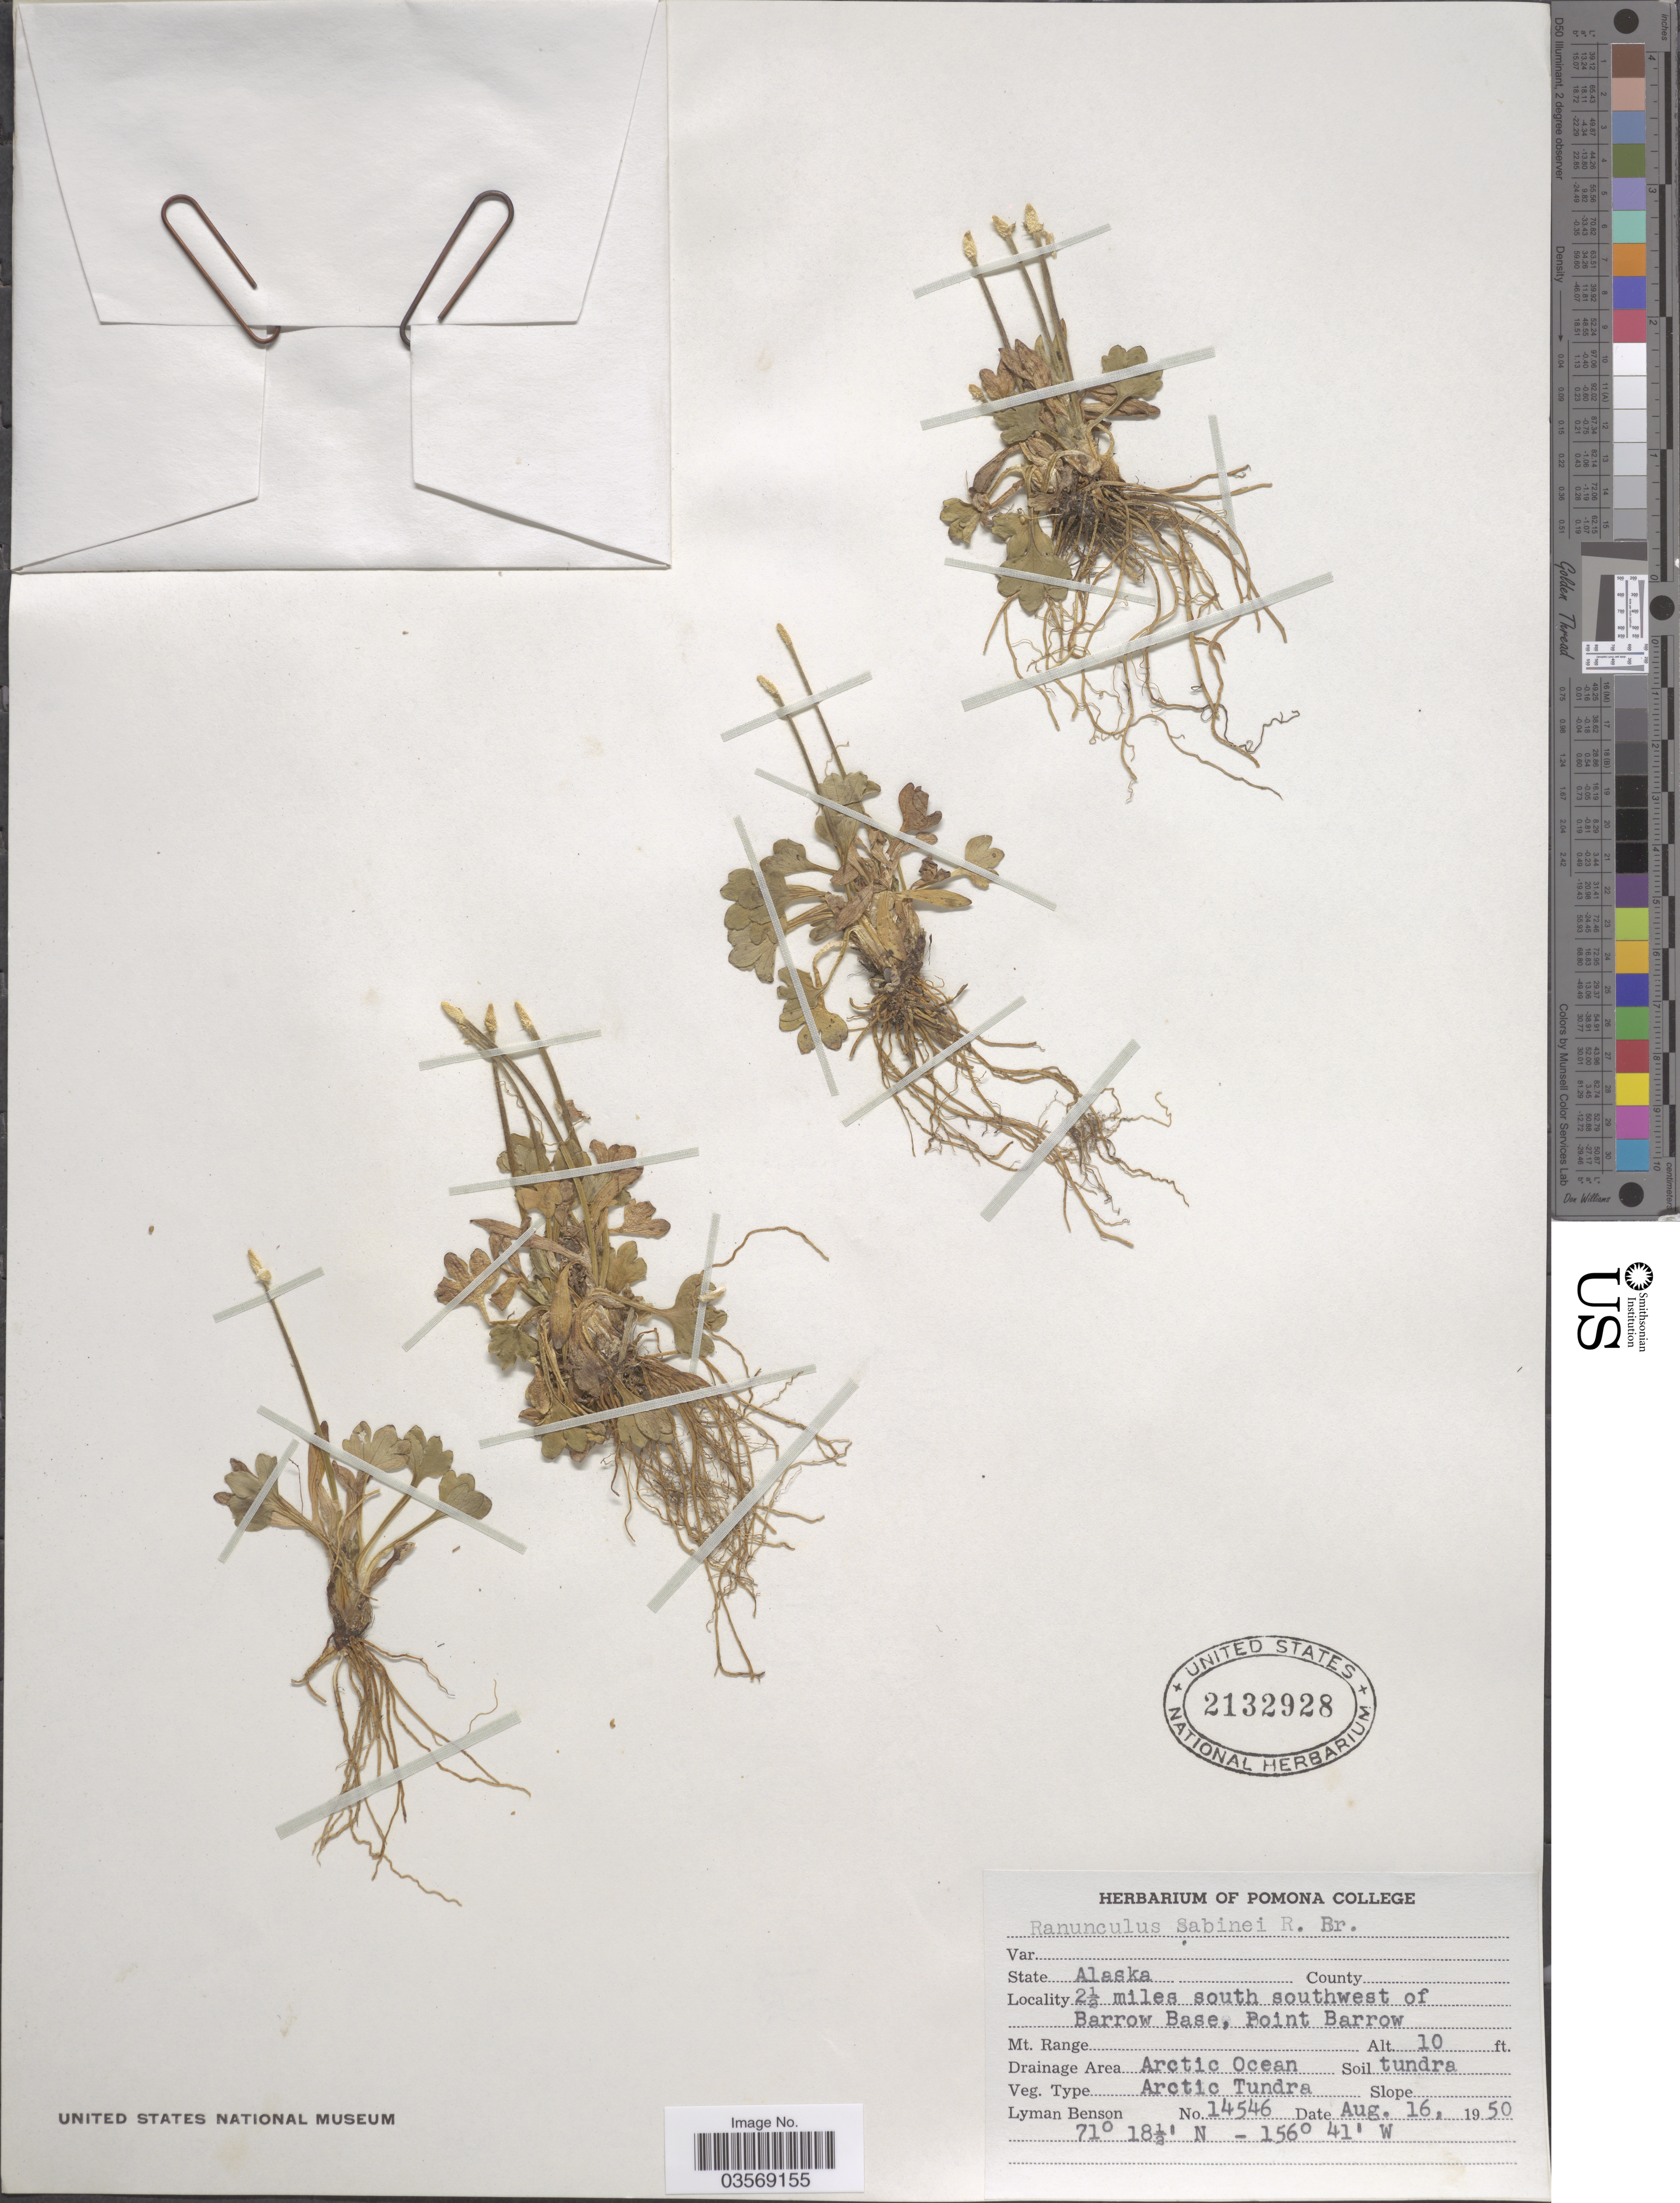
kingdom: Plantae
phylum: Tracheophyta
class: Magnoliopsida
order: Ranunculales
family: Ranunculaceae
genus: Ranunculus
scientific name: Ranunculus sabinei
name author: R. Br.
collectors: L. D. Benson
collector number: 14546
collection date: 1950-08-16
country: United States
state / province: Alaska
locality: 2½ miles south southwest of Barrow Base, Point Barrow. Drainage Area Arctic Ocean.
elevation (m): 3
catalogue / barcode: US 2132928